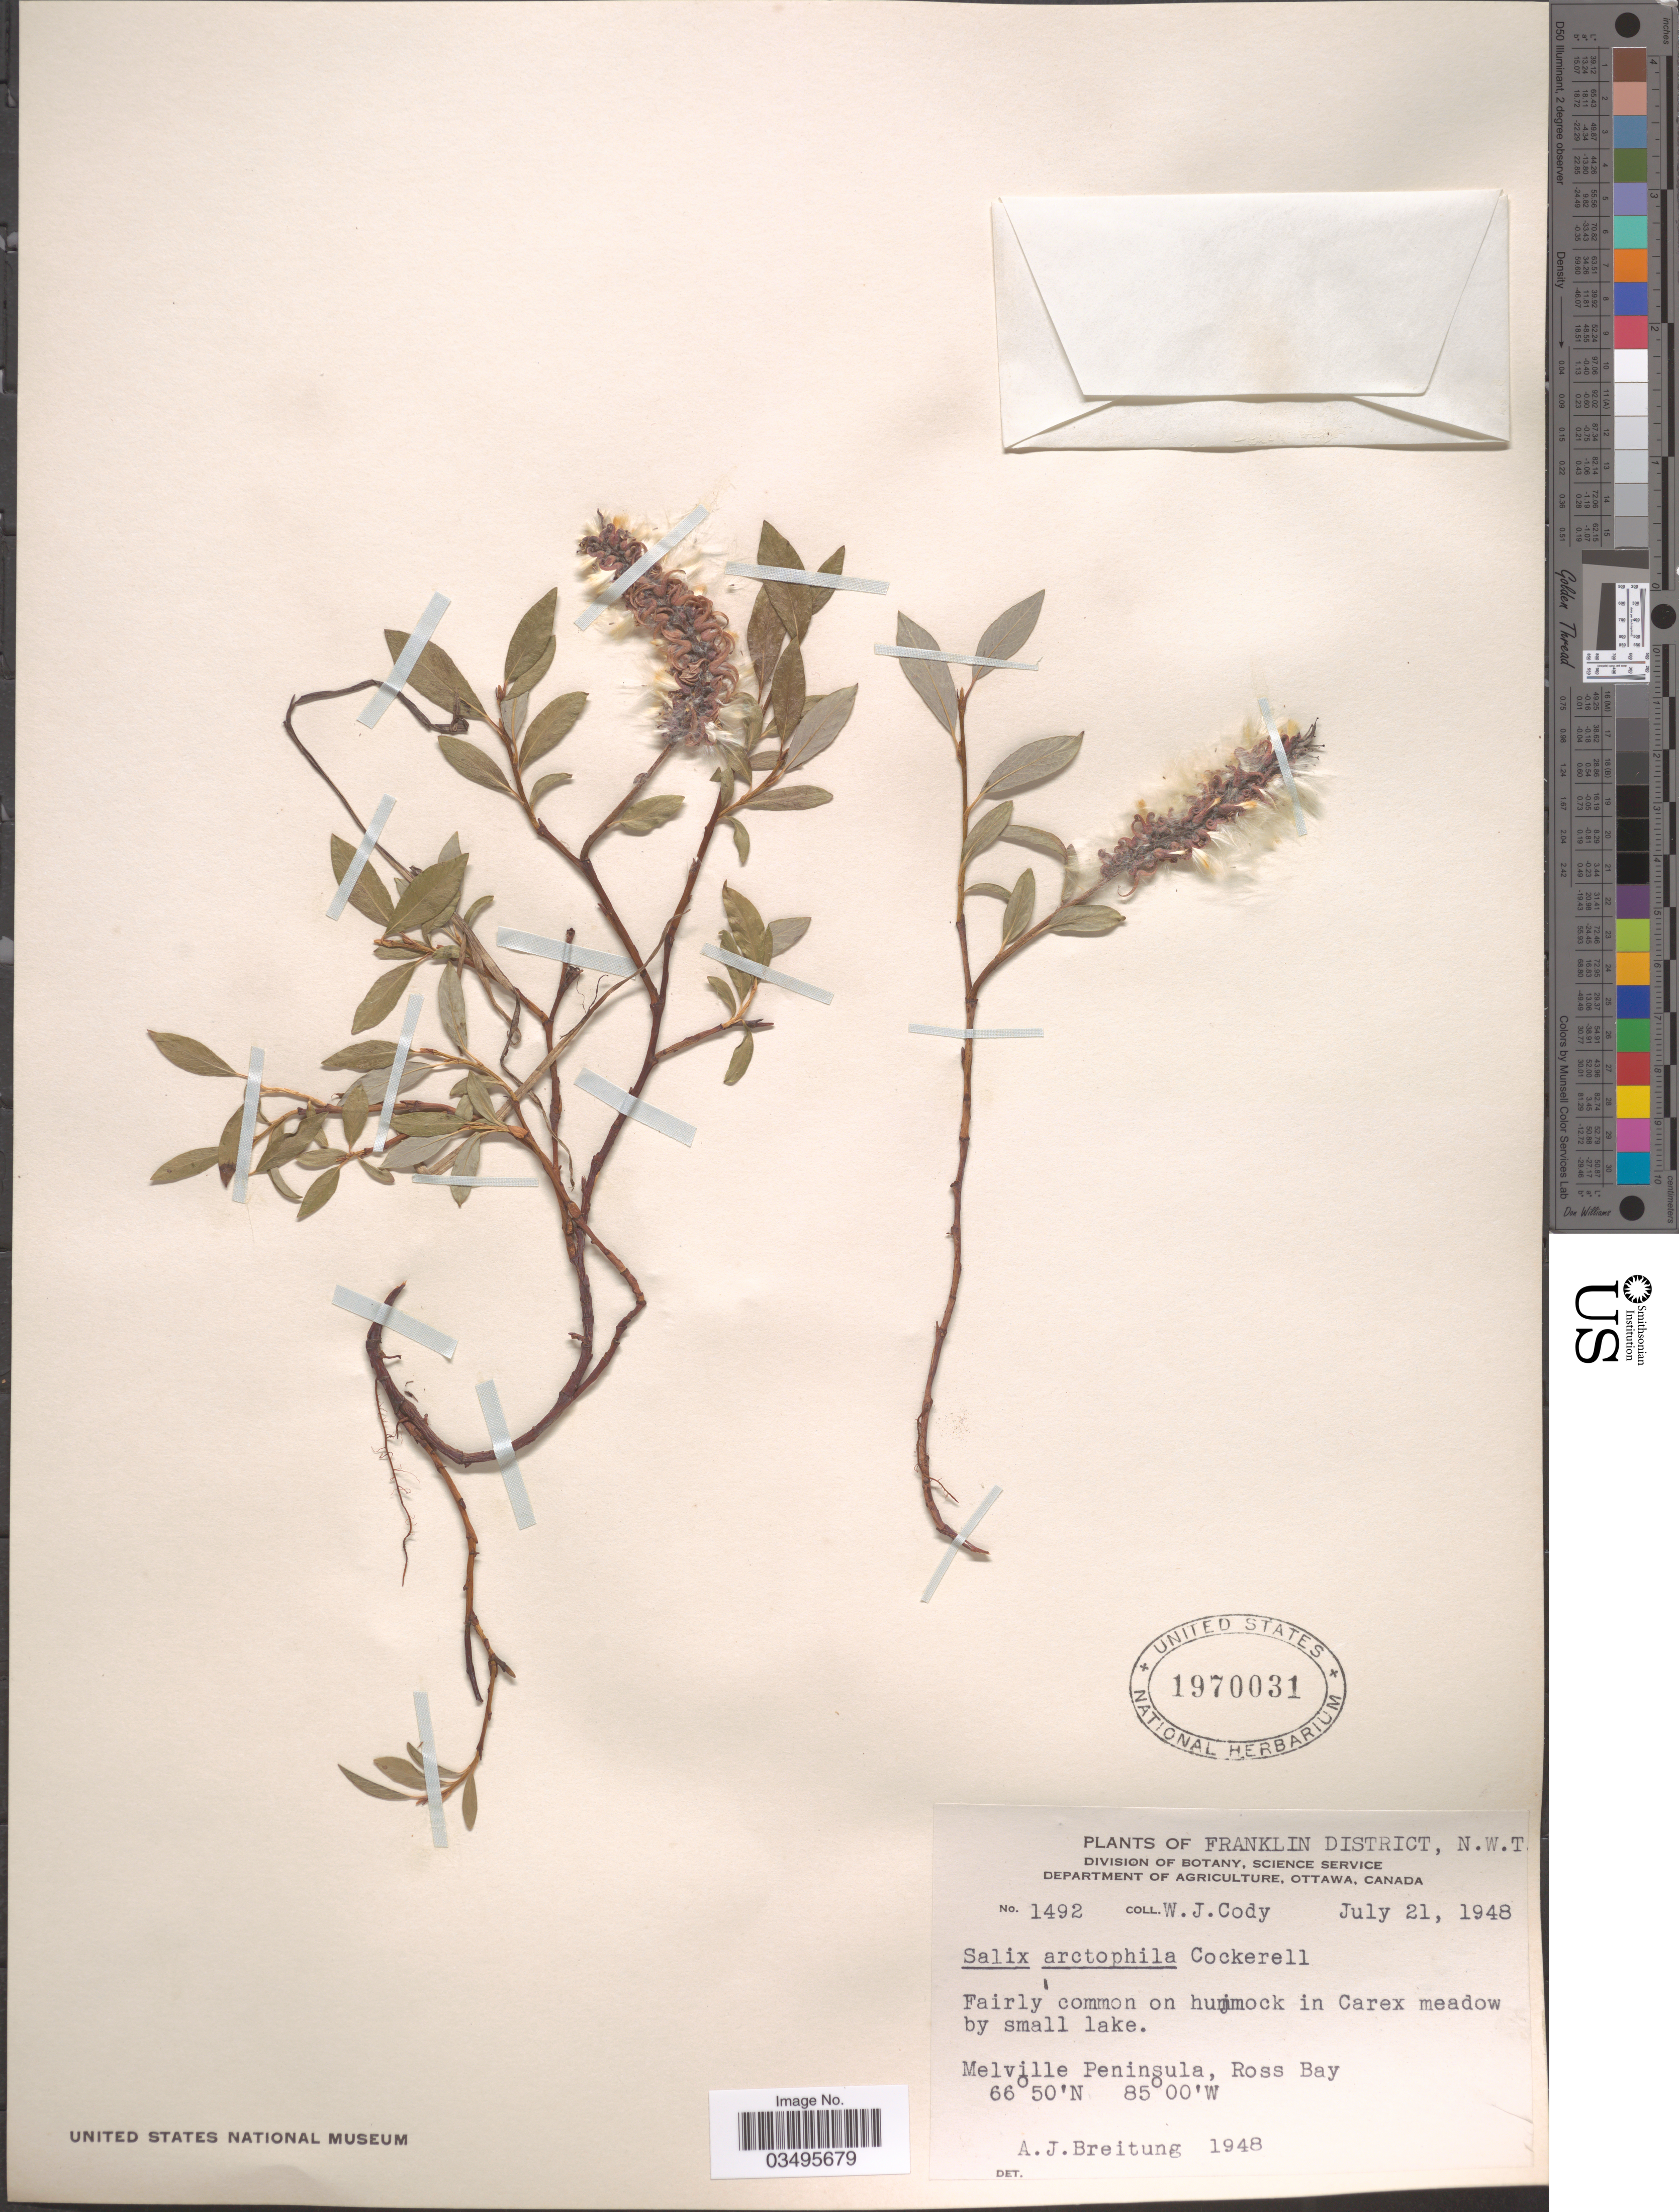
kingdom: Plantae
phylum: Tracheophyta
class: Magnoliopsida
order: Malpighiales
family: Salicaceae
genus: Salix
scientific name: Salix arctophila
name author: Cockerell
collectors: W. Cody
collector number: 1492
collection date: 1948-07-21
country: Canada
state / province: Northwest Territories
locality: Franklin District, N.W.T. Melville Peninsula, Ross Bay.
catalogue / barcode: US 1970031